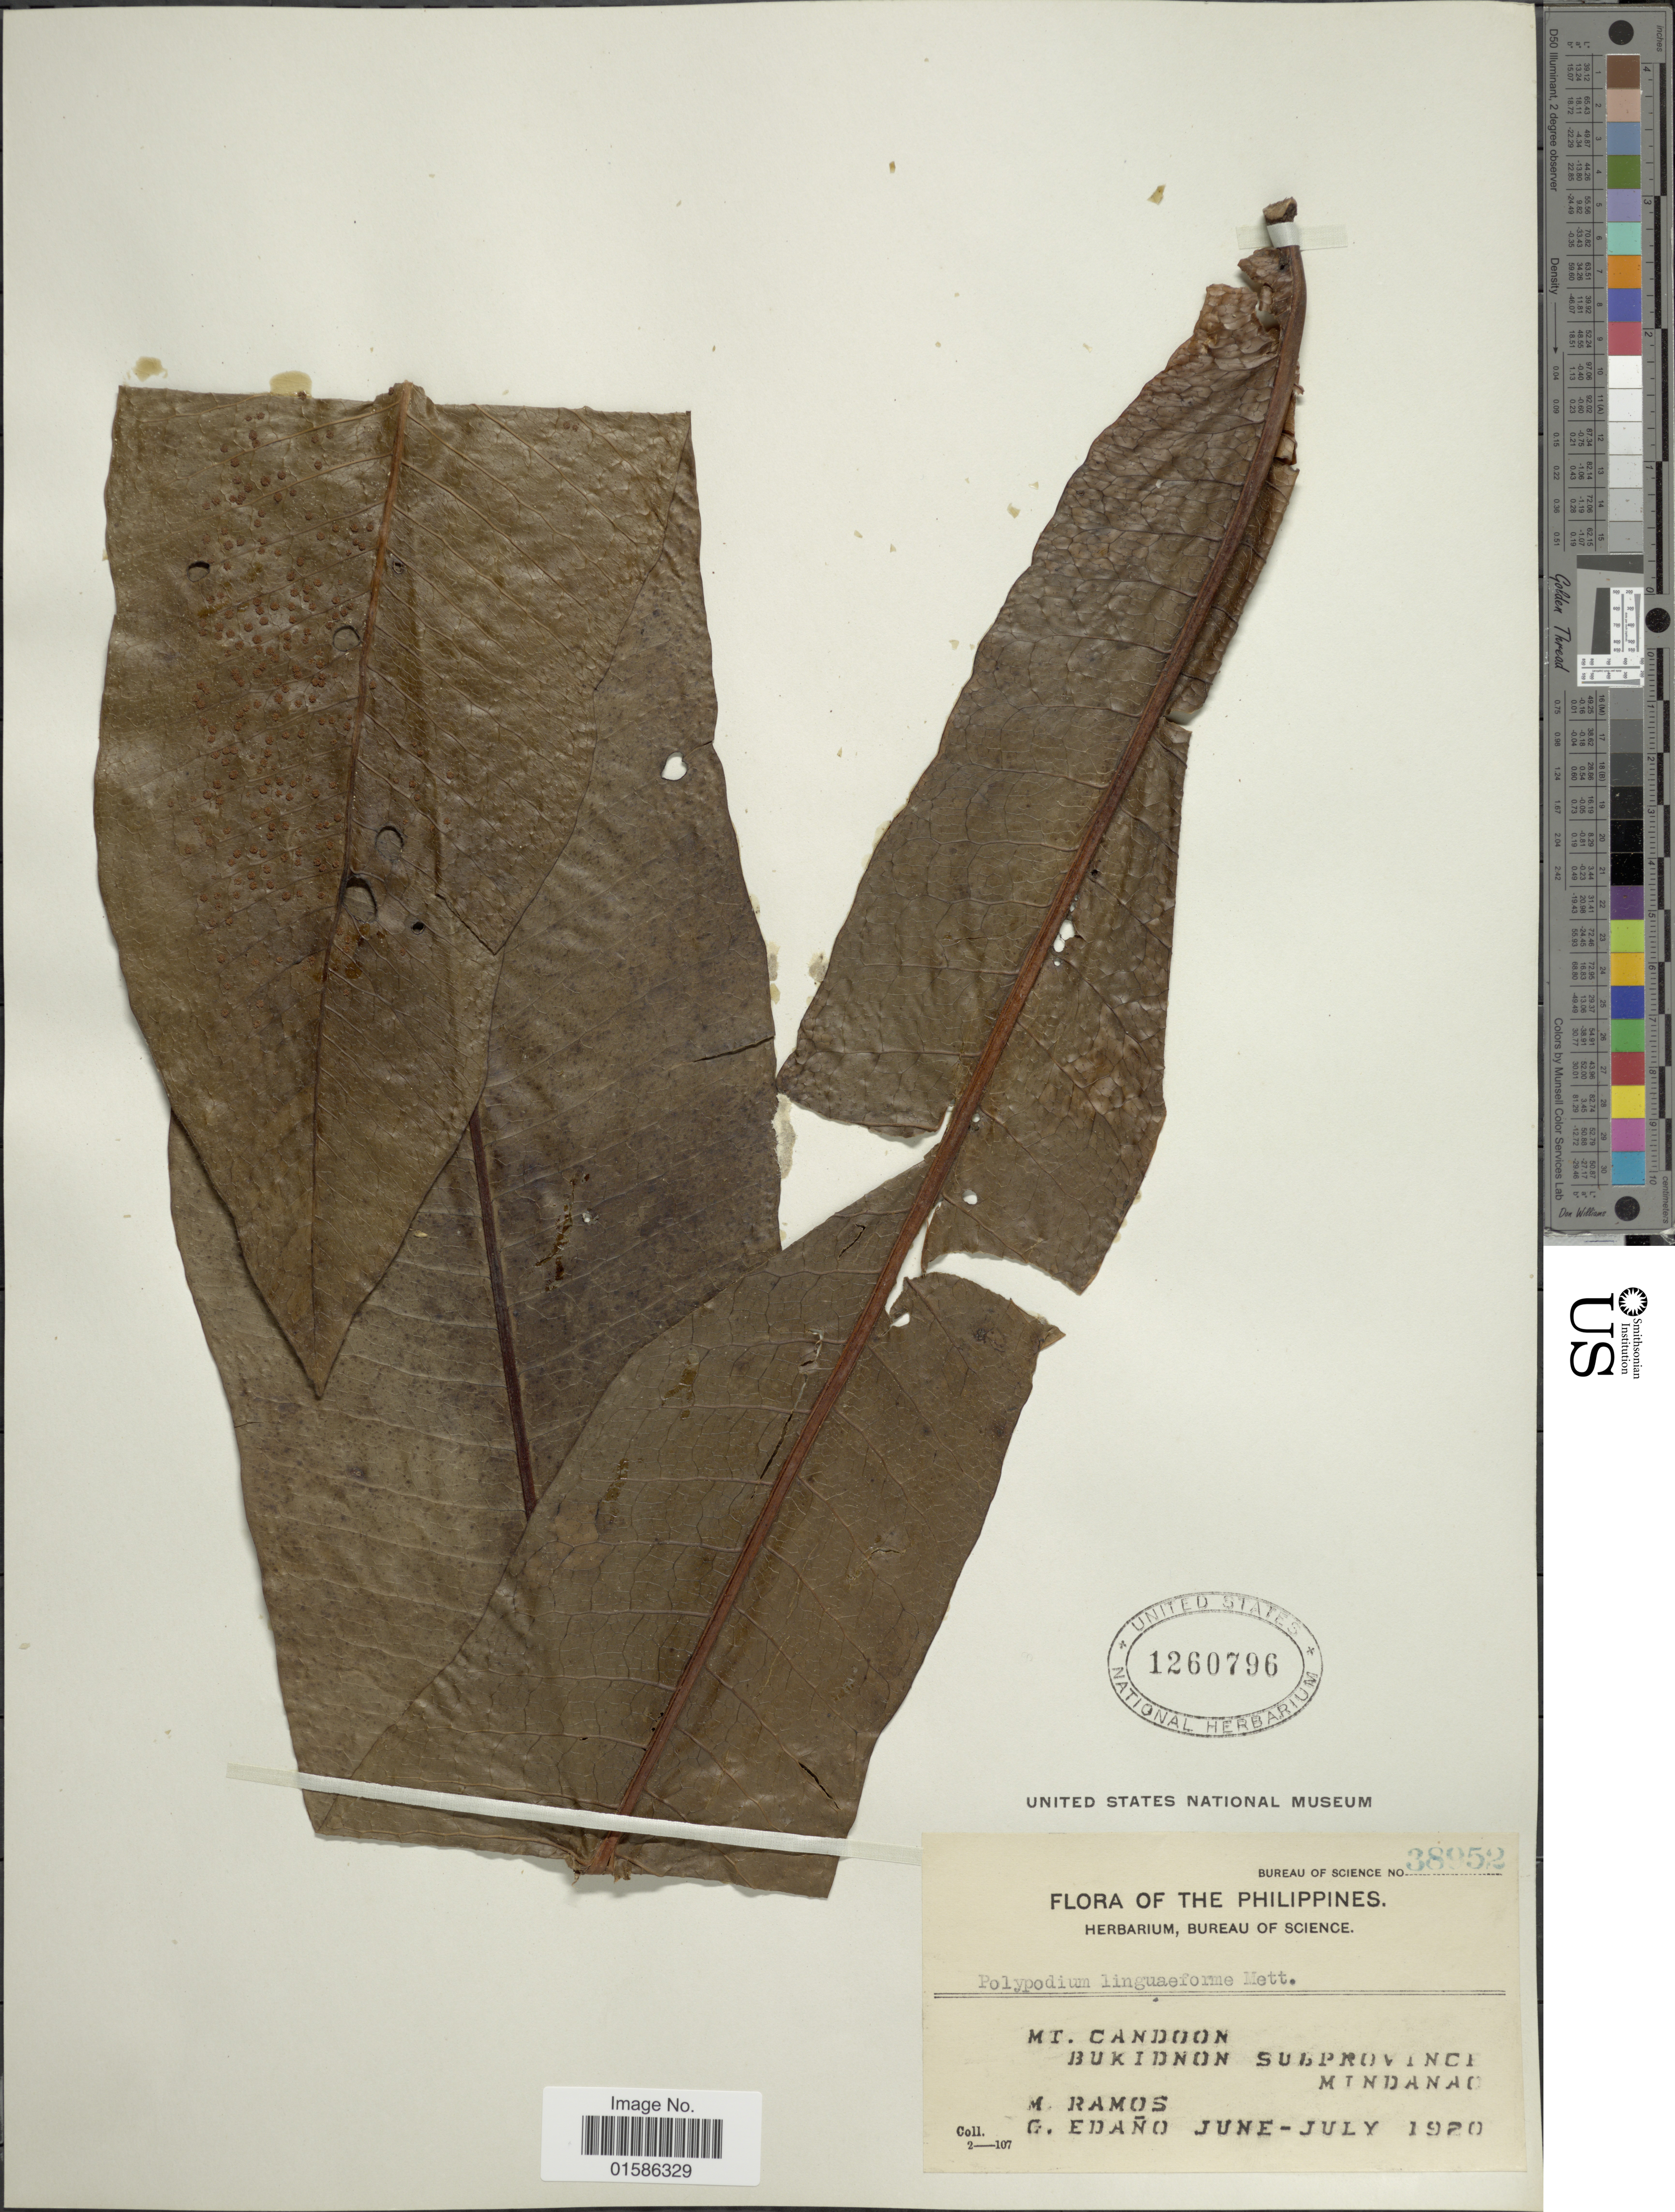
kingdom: Plantae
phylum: Tracheophyta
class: Polypodiopsida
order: Polypodiales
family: Polypodiaceae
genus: Microsorum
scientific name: Microsorum linguiforme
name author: (Mett.) Copel.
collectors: M. Ramos & G. Edaño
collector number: Bureau of Science 38952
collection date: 1920-06/1920-07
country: Philippines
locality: Mt Candoon, Bukidnon Subprovince, Mindanao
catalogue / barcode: US 1260796